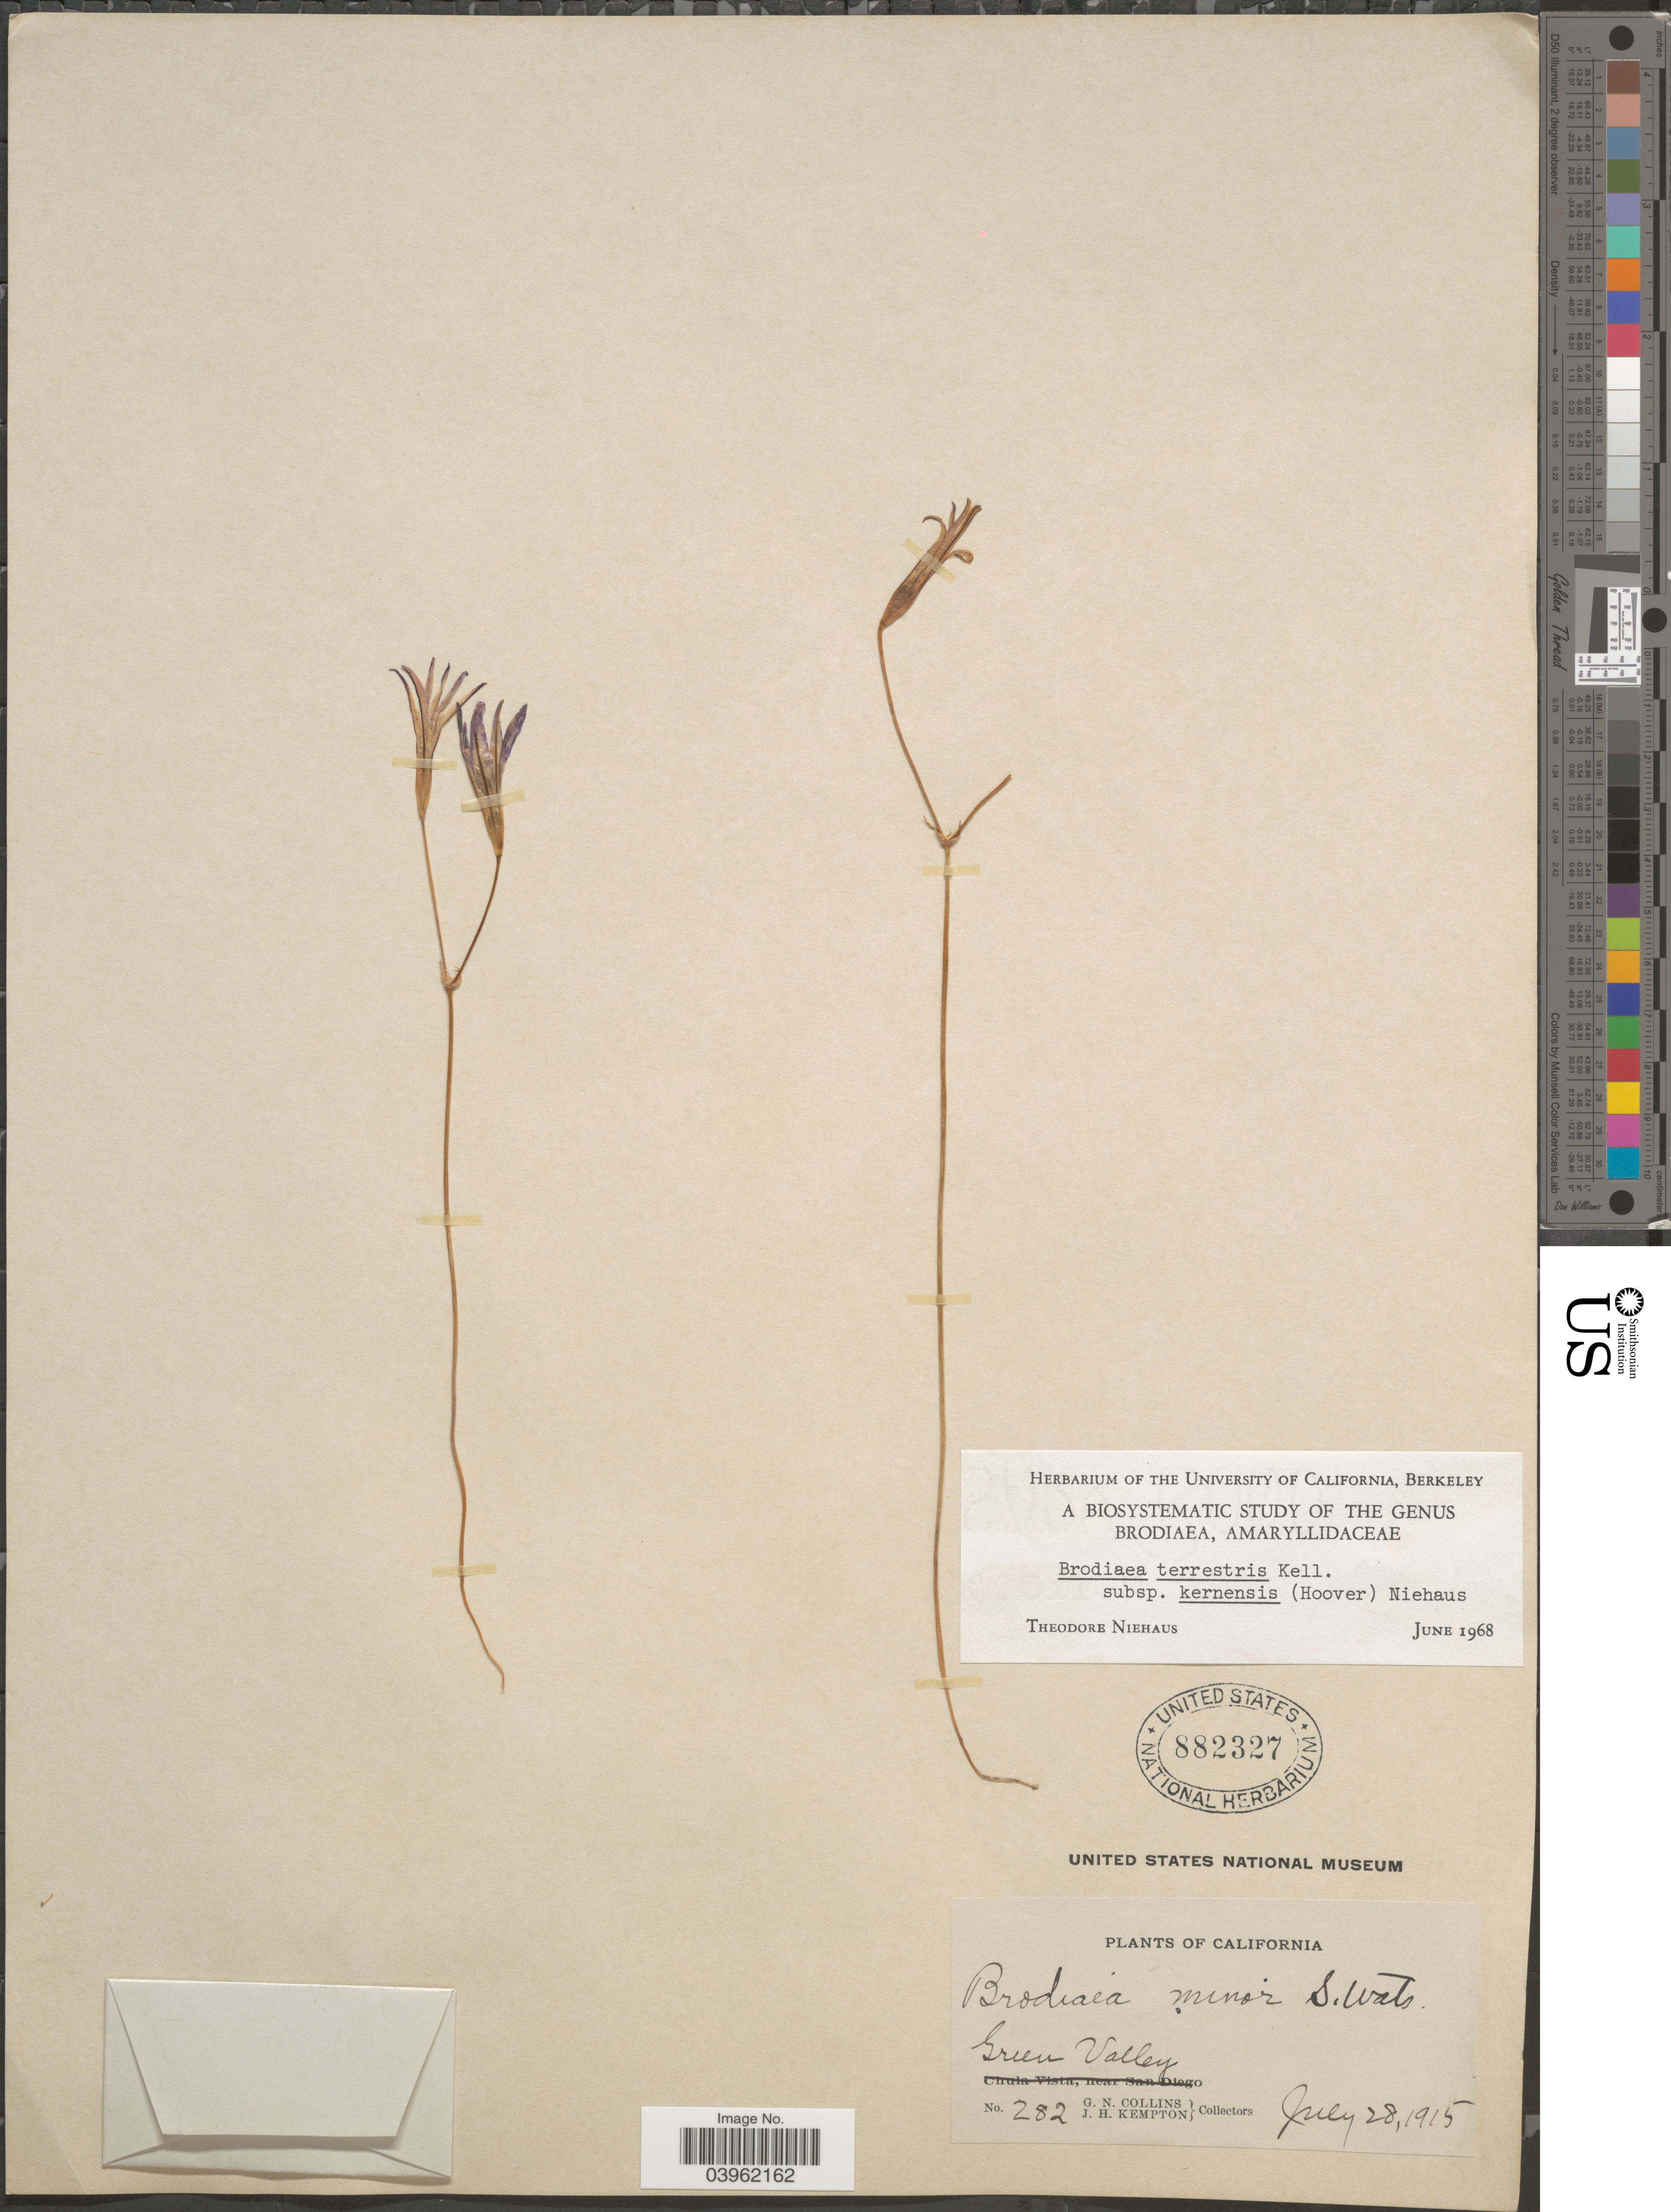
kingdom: Plantae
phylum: Tracheophyta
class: Liliopsida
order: Asparagales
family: Asparagaceae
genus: Brodiaea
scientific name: Brodiaea terrestris subsp. kernensis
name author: (Hoover) T.F. Niehaus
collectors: G. Collins & J. H. Kempton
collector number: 282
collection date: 1915-07-28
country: United States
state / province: California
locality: Green Valley.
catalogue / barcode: US 882327